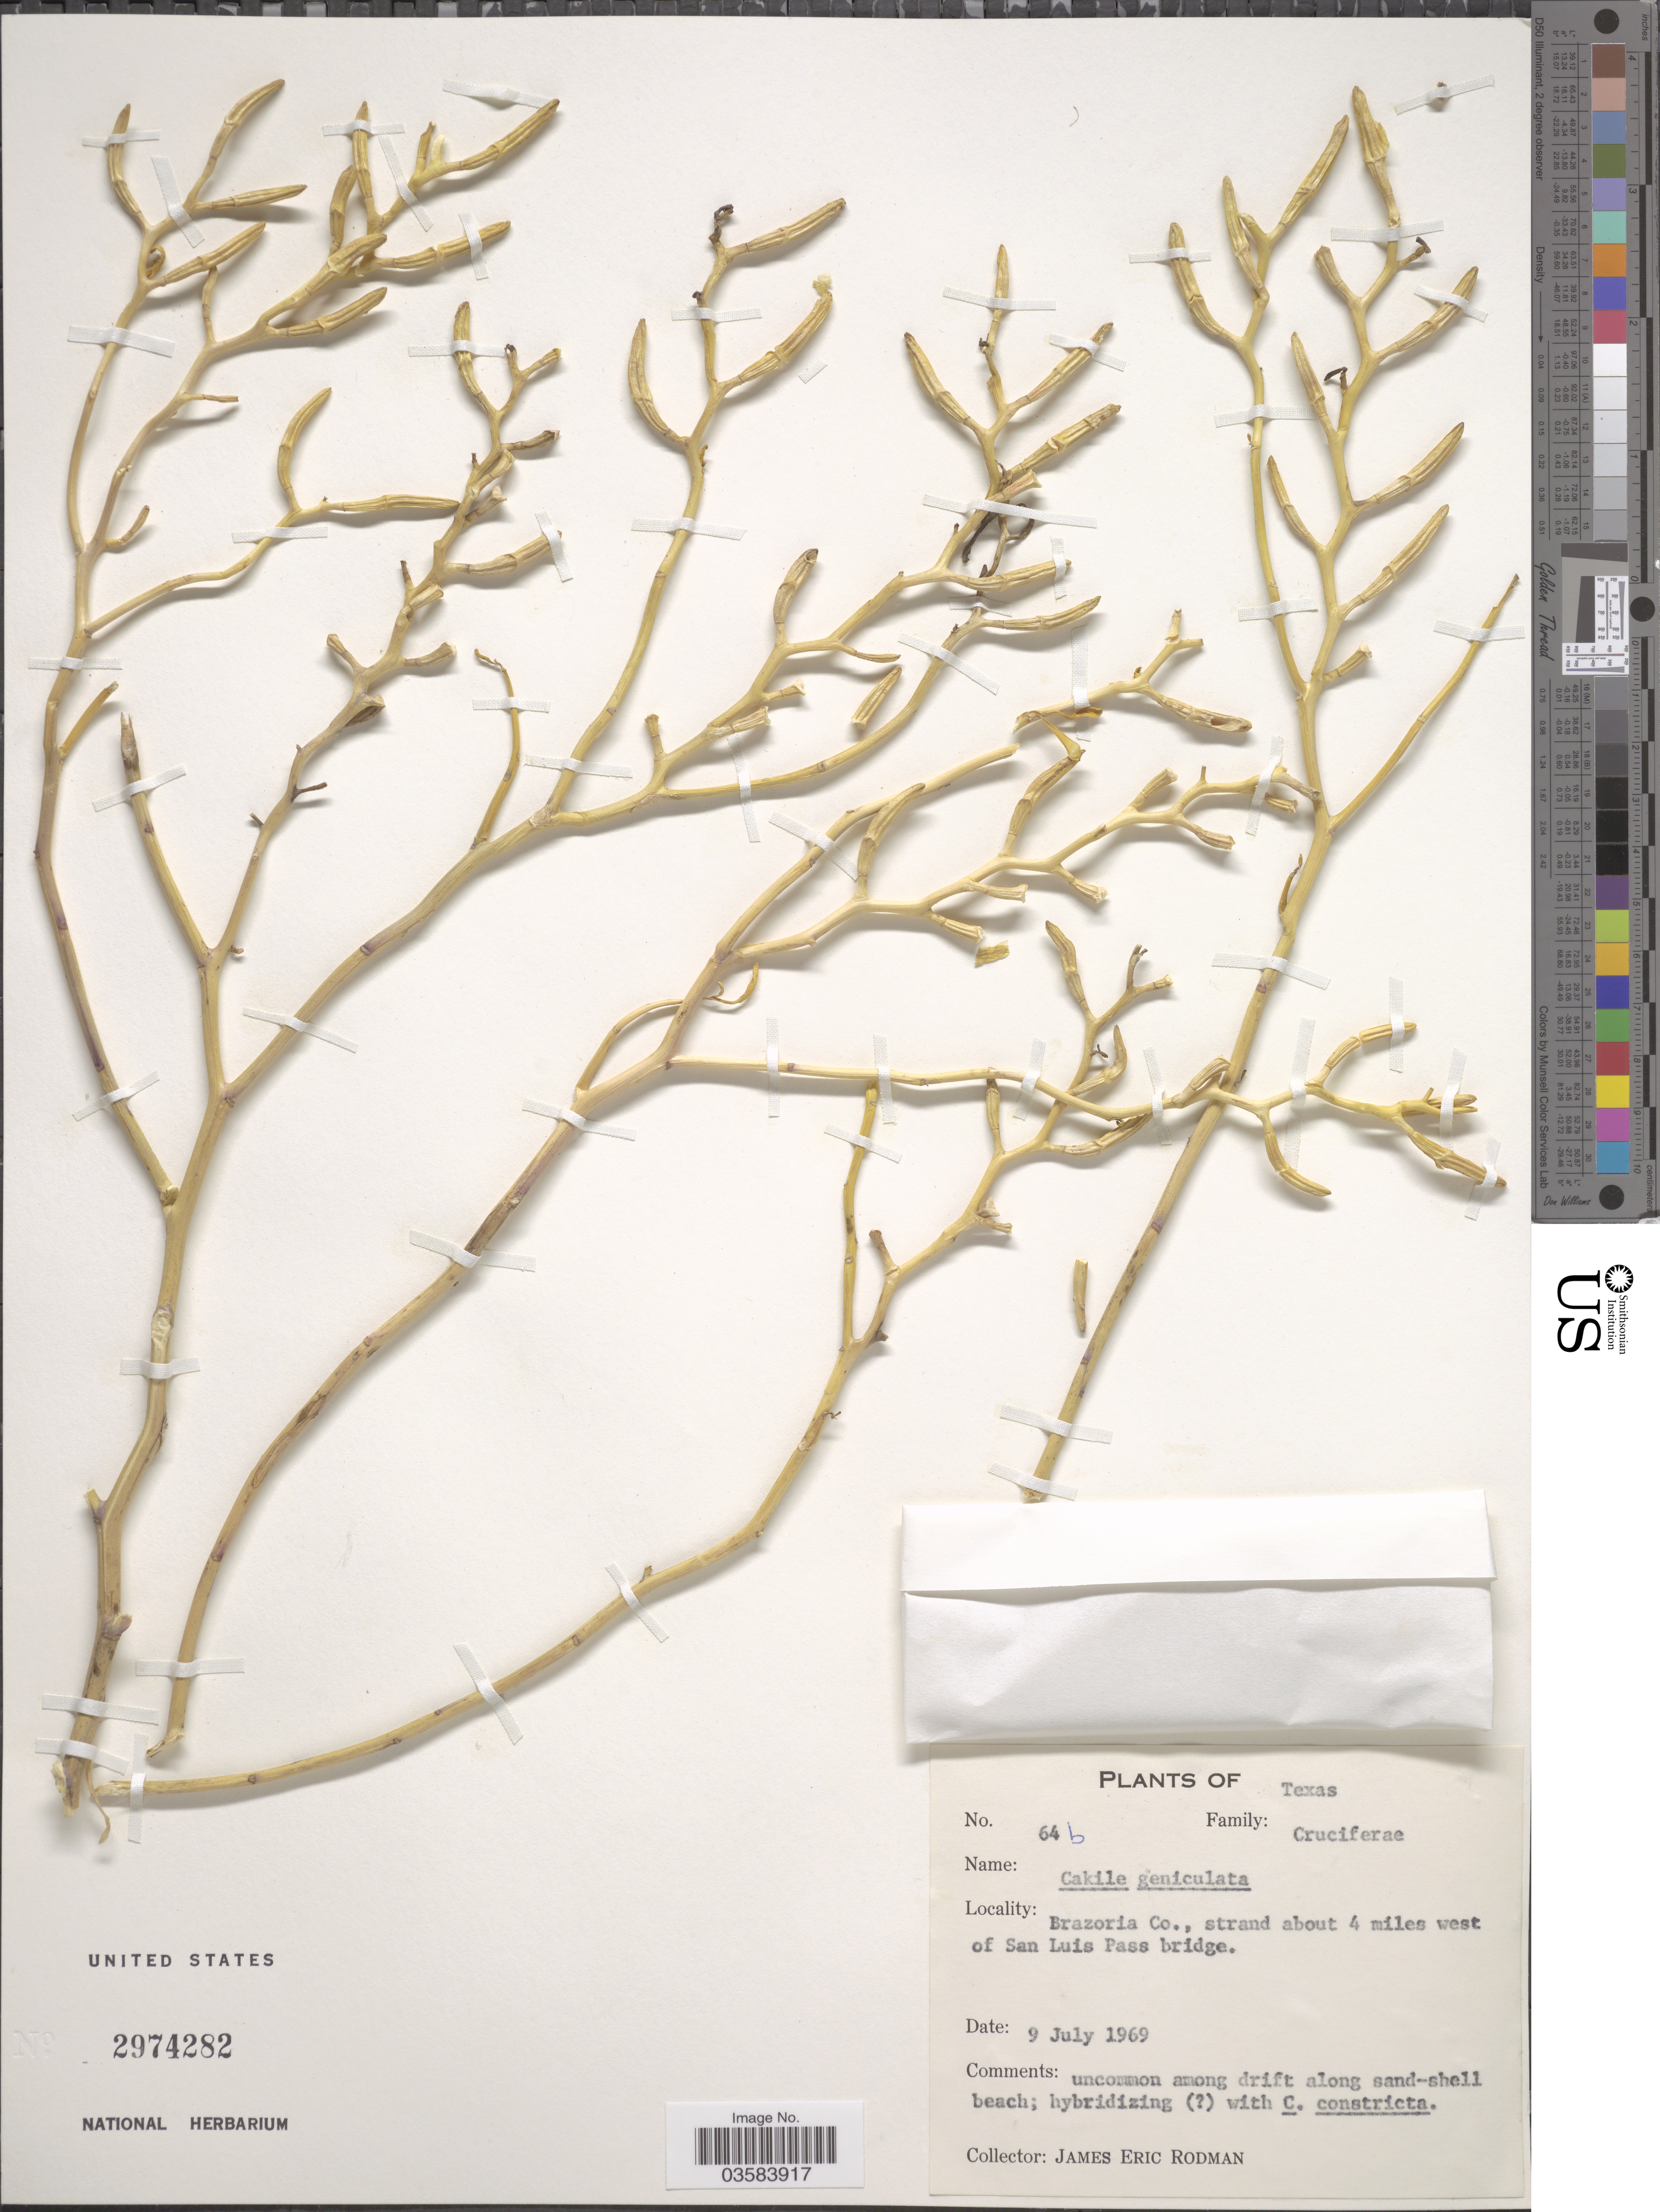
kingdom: Plantae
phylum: Tracheophyta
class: Magnoliopsida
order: Brassicales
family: Brassicaceae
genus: Cakile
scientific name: Cakile geniculata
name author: (B.L. Rob.) Millsp.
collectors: J. Rodman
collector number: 64b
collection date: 1969-07-09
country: United States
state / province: Texas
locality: Brazoria Co., strand about 4 miles west of San Luis Pass Bridge.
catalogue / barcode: US 2974282